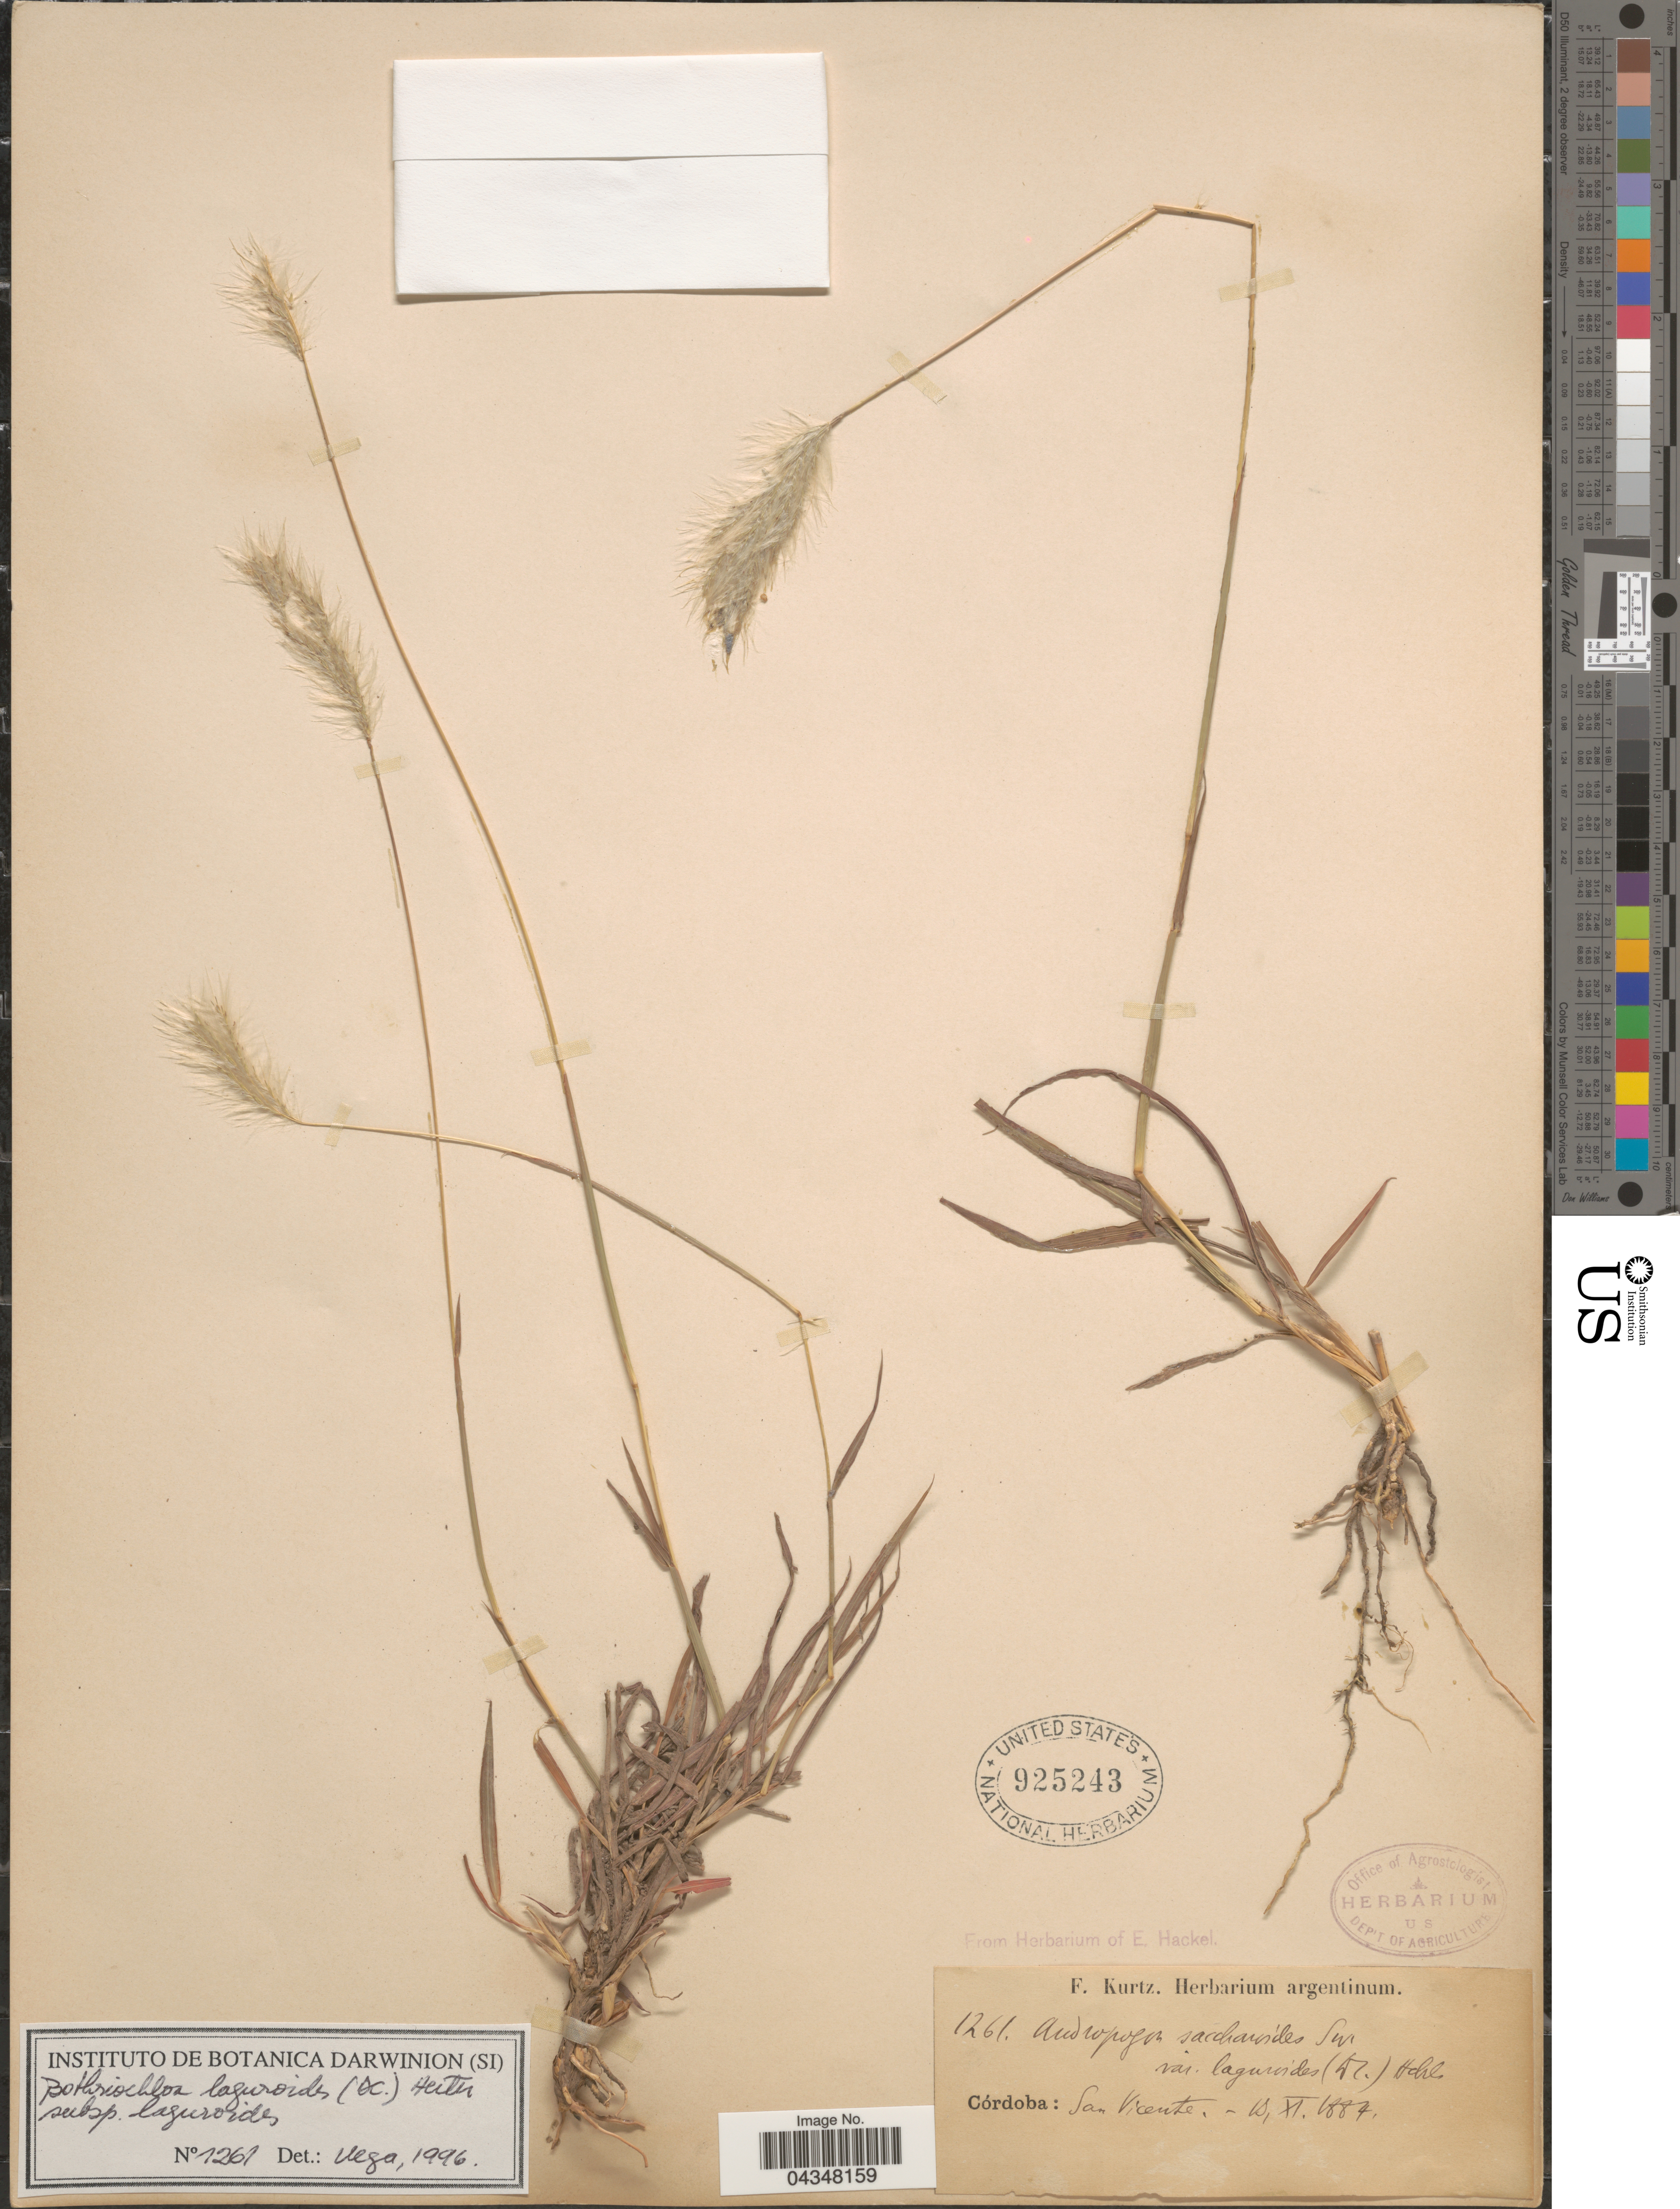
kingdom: Plantae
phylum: Tracheophyta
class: Liliopsida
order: Poales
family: Poaceae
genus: Bothriochloa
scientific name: Bothriochloa laguroides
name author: (DC.) Herter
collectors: F. Kurtz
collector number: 1261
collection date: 1884-11-18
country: Argentina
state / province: Cordoba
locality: San Vicente.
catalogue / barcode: US 925243